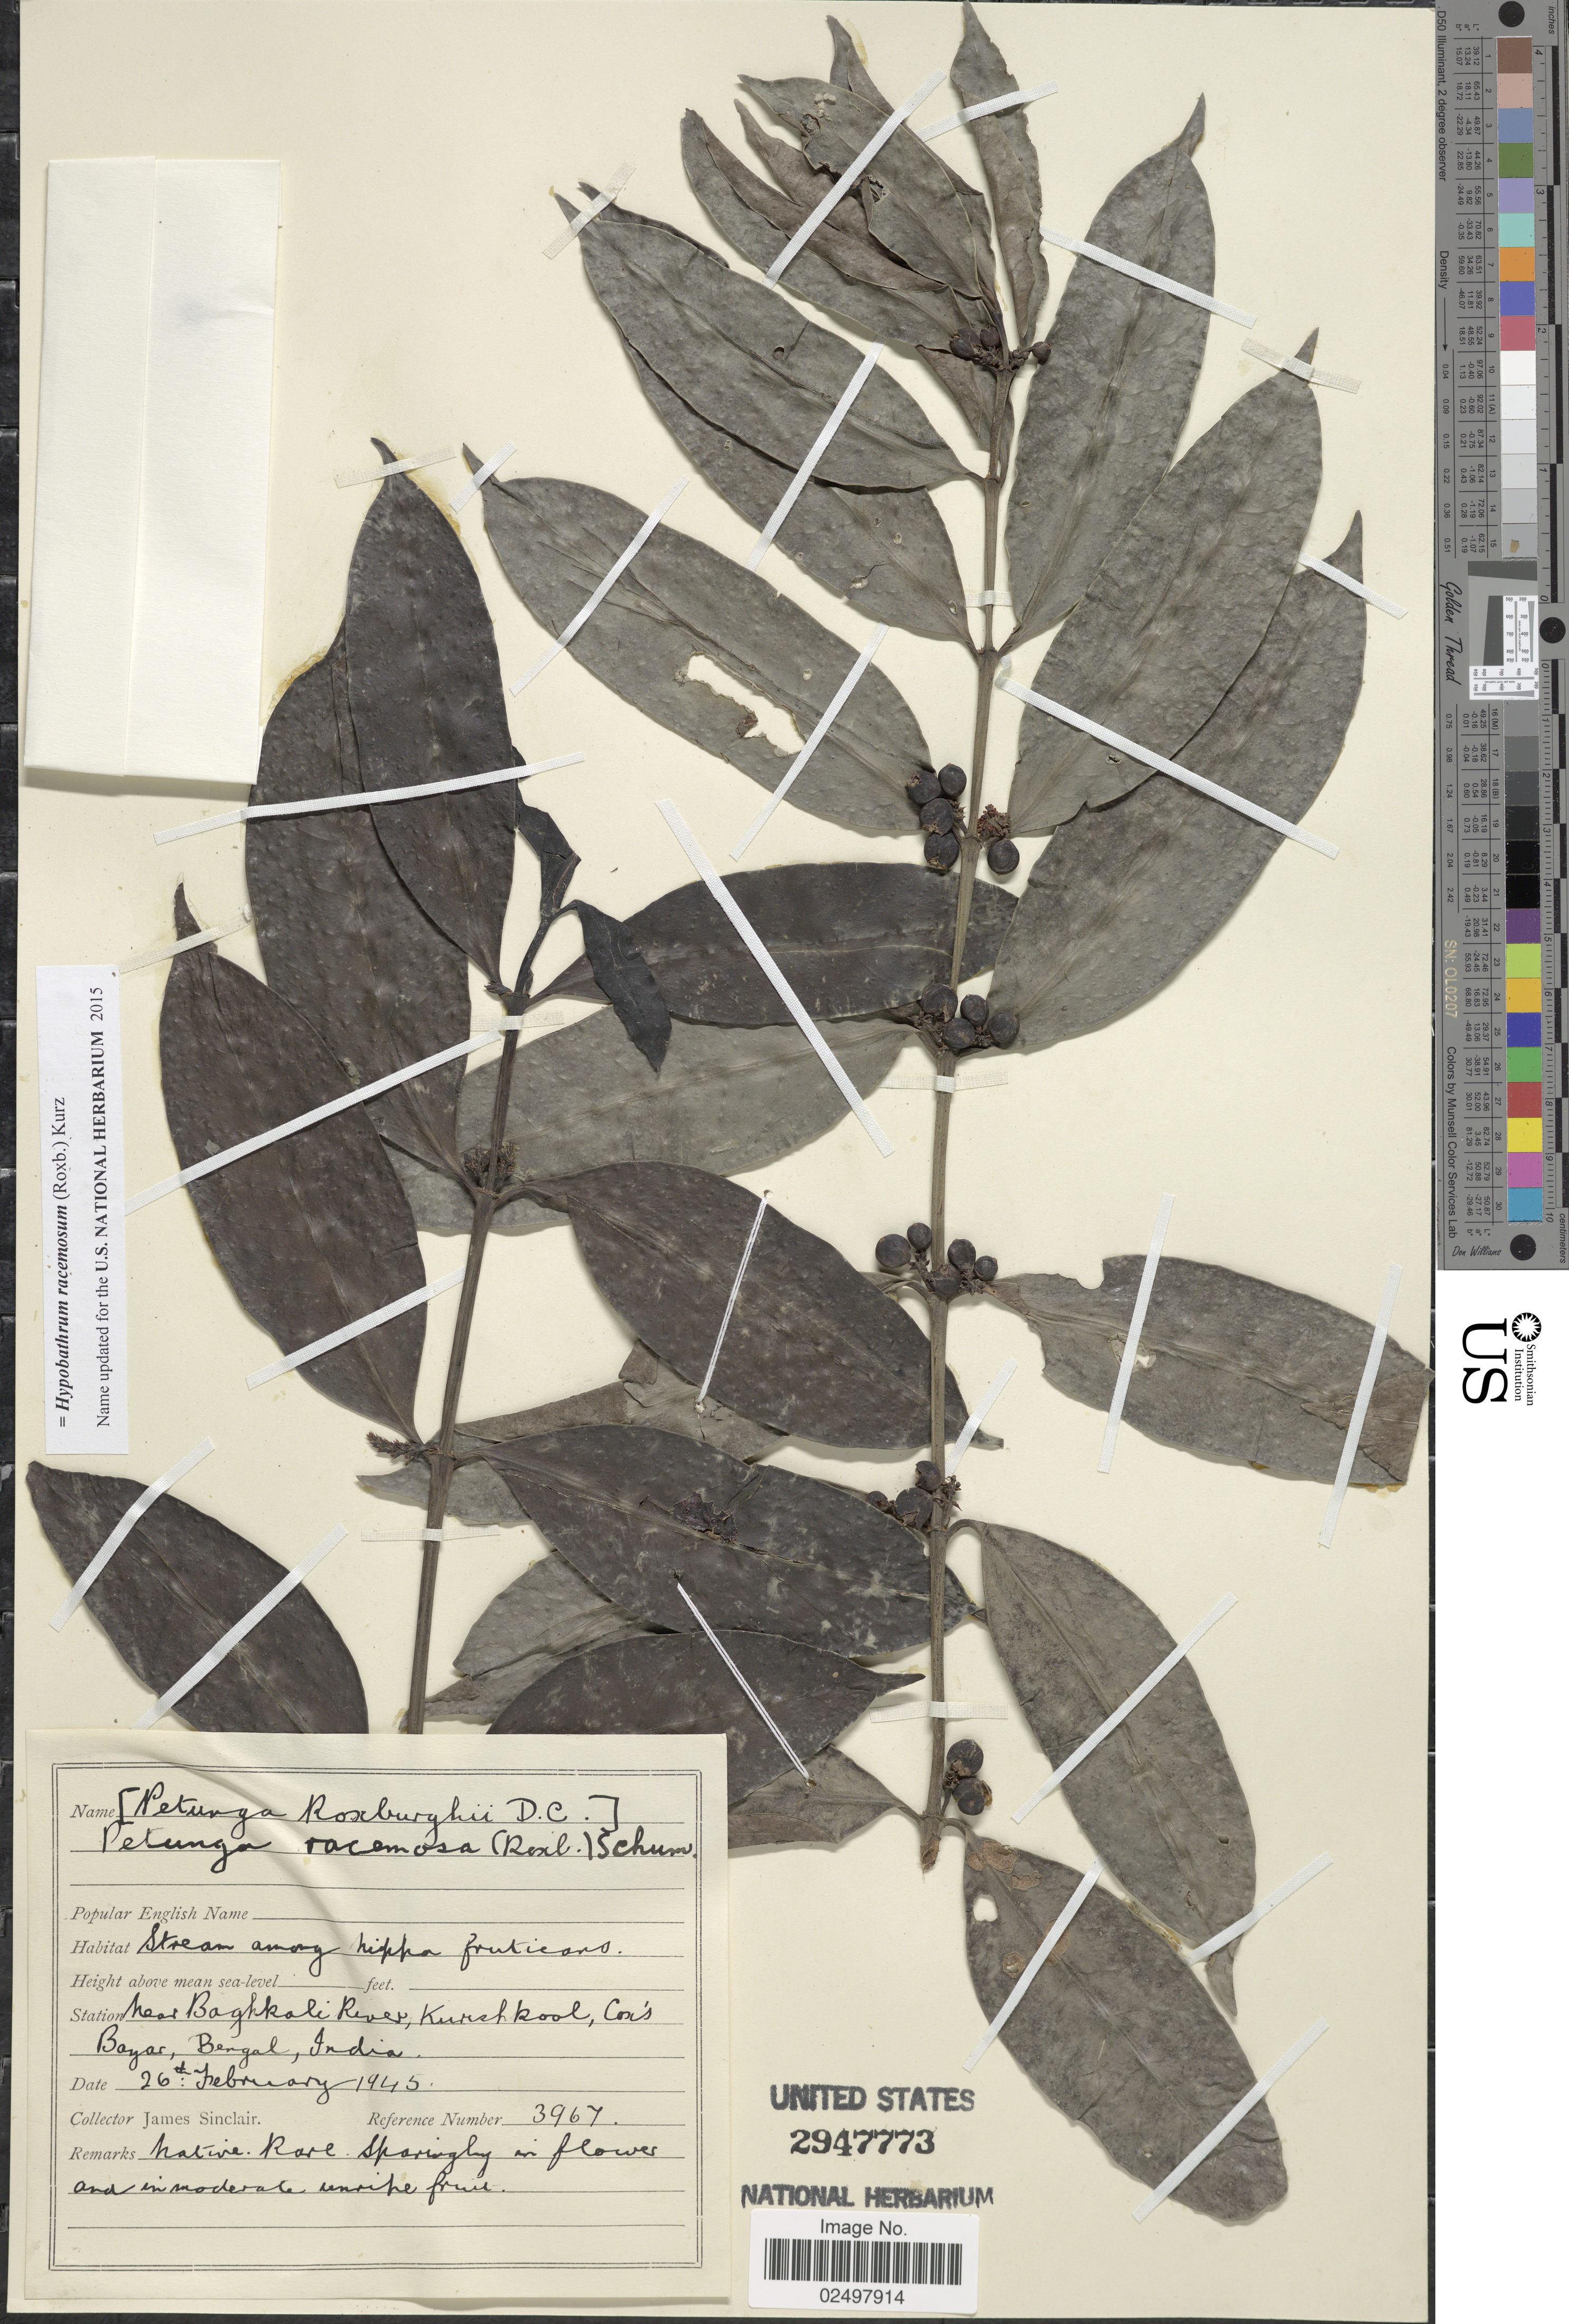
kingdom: Plantae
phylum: Tracheophyta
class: Magnoliopsida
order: Gentianales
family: Rubiaceae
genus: Hypobathrum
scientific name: Hypobathrum racemosum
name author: (Roxb.) Kurz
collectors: J. Sinclair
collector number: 3967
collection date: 1945-02-26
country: Bangladesh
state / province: Chittagong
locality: Near Baghkali River, Kurshkool, Cox's Bazar, Bengal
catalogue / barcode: US 2947773